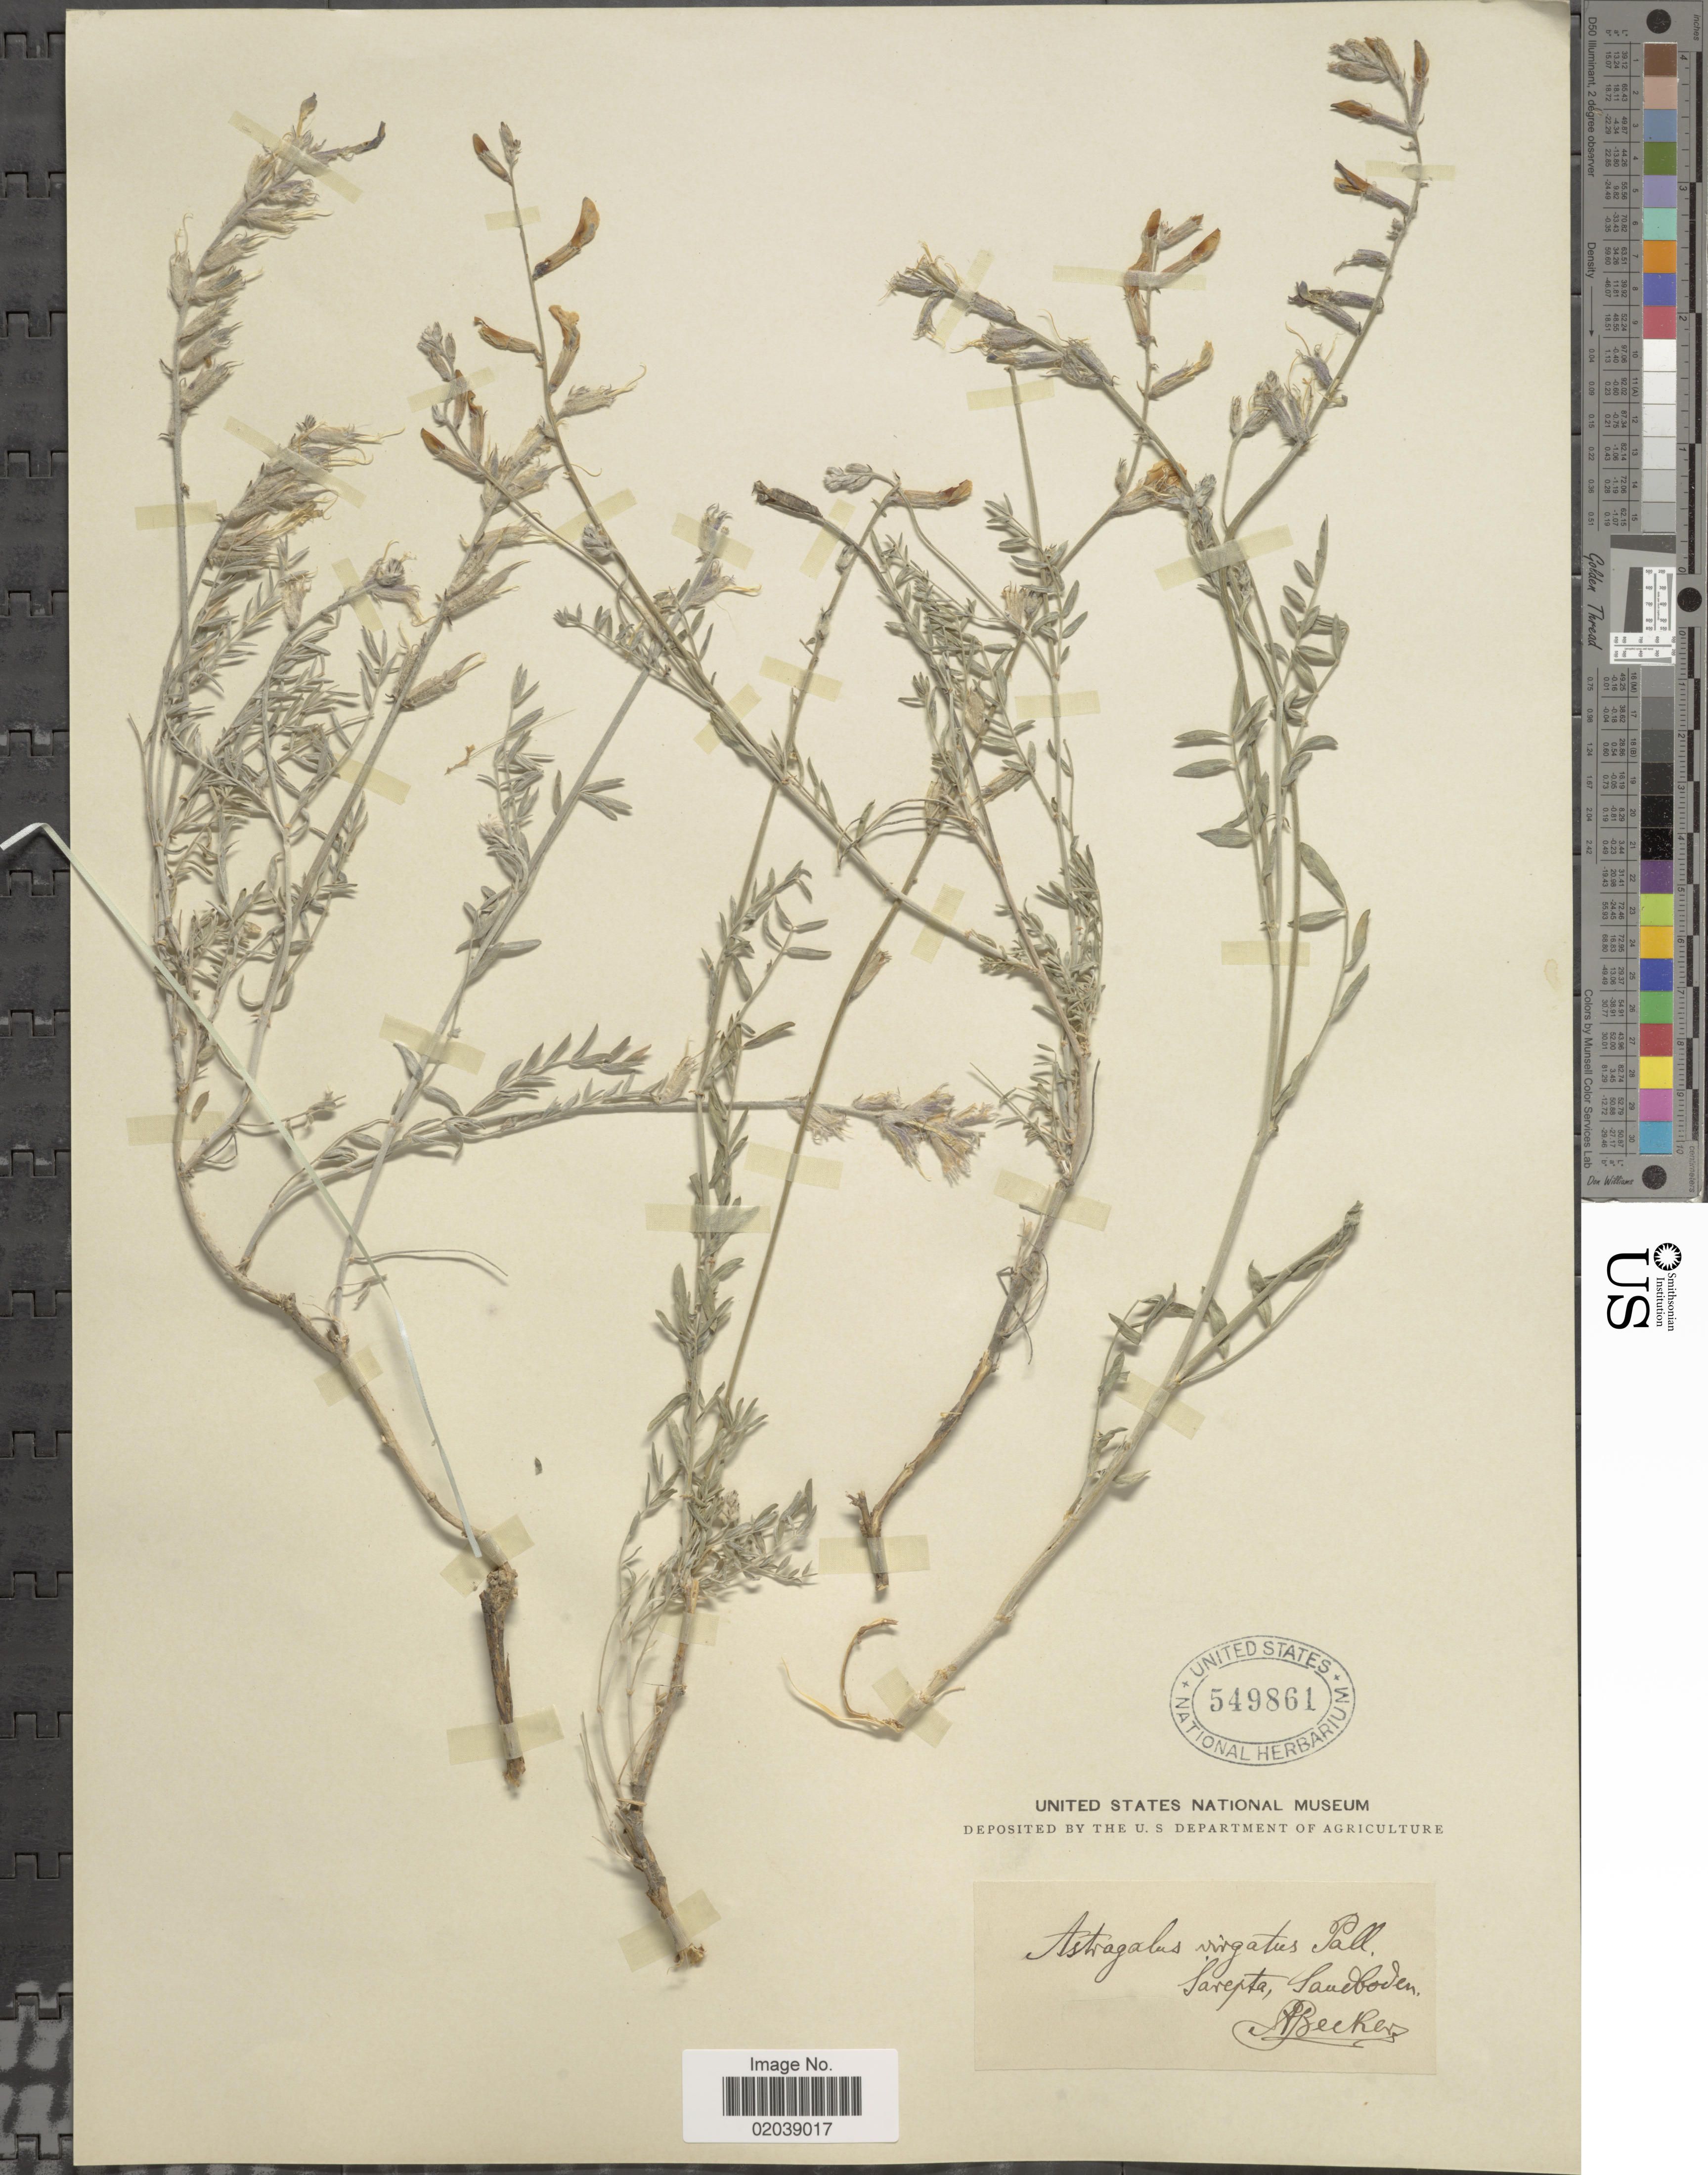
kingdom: Plantae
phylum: Tracheophyta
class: Magnoliopsida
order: Fabales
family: Fabaceae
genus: Astragalus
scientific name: Astragalus vimineus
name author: Pall.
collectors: A. Becker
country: Russian Federation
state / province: Volgograd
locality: Sarepta, Sandboden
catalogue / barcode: US 549861